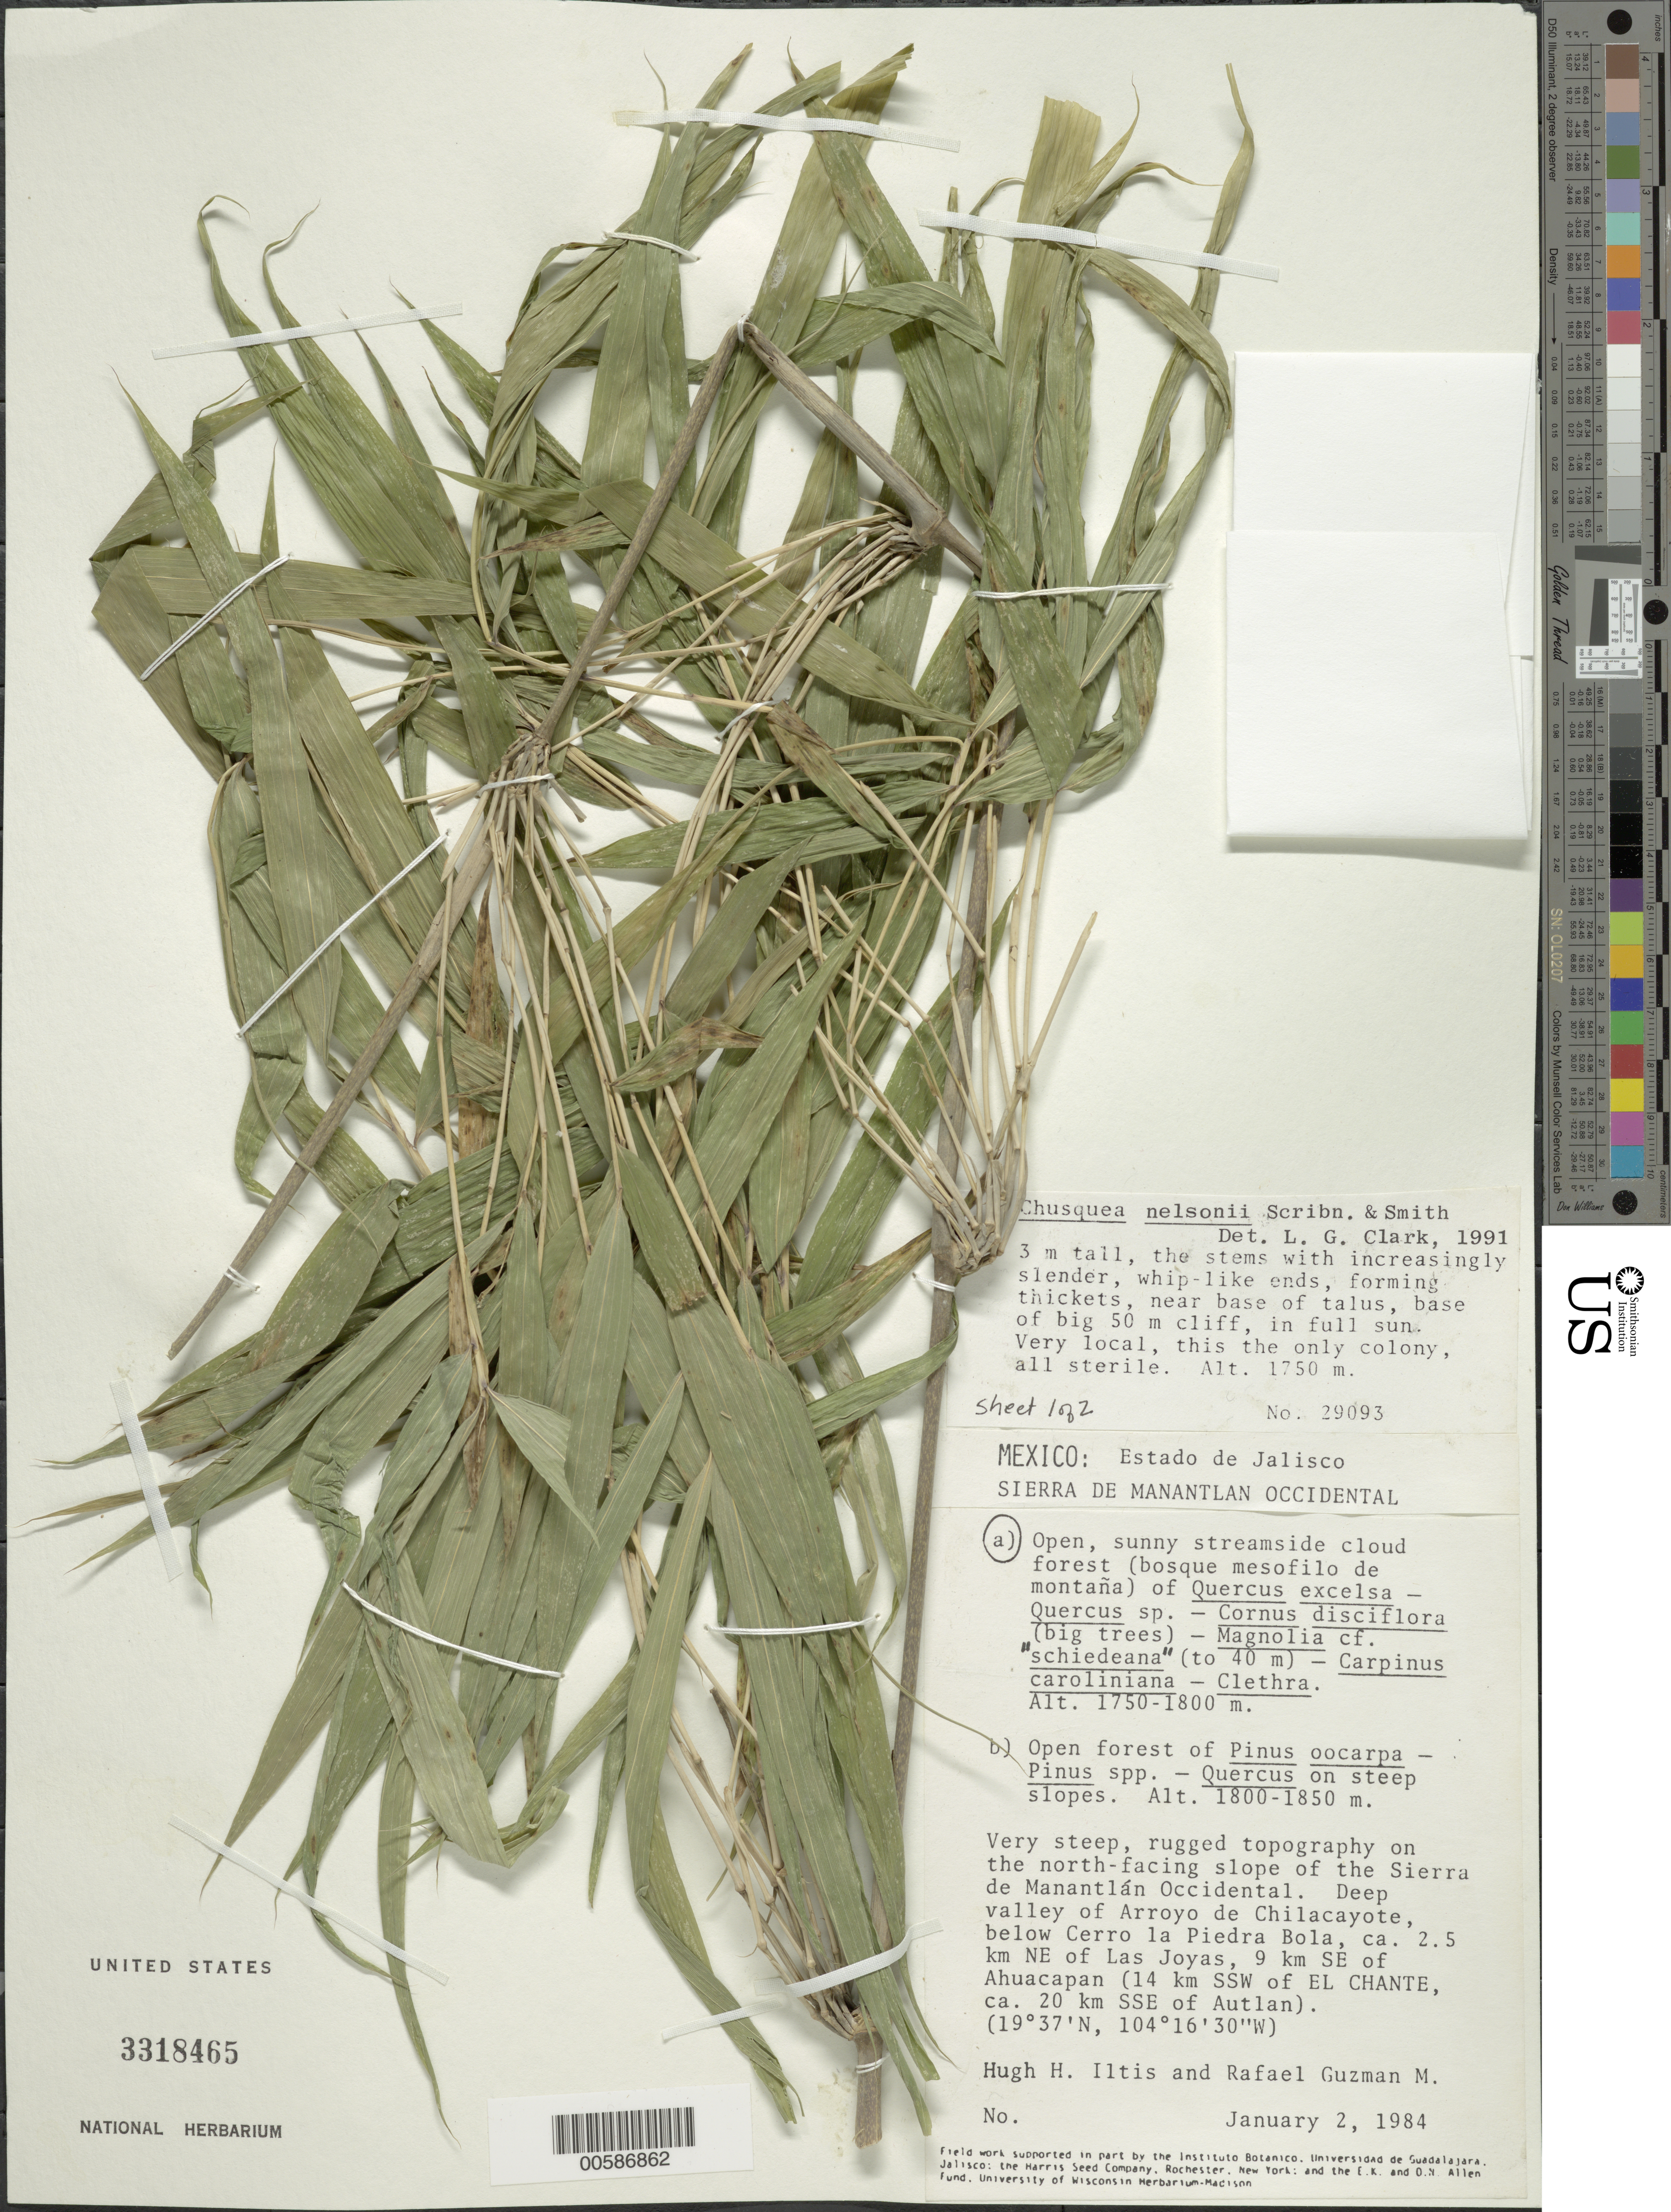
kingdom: Plantae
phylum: Tracheophyta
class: Liliopsida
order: Poales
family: Poaceae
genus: Chusquea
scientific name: Chusquea nelsonii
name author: Scribn. & J.G. Sm.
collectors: H. H. Iltis & R. Guzman-M.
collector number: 29093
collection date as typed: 02 Jan 1984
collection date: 1984-01-02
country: Mexico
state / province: Jalisco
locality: Sierra de Manantlan Occidental, Arroyo de Chilacayote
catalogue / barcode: US 3318465